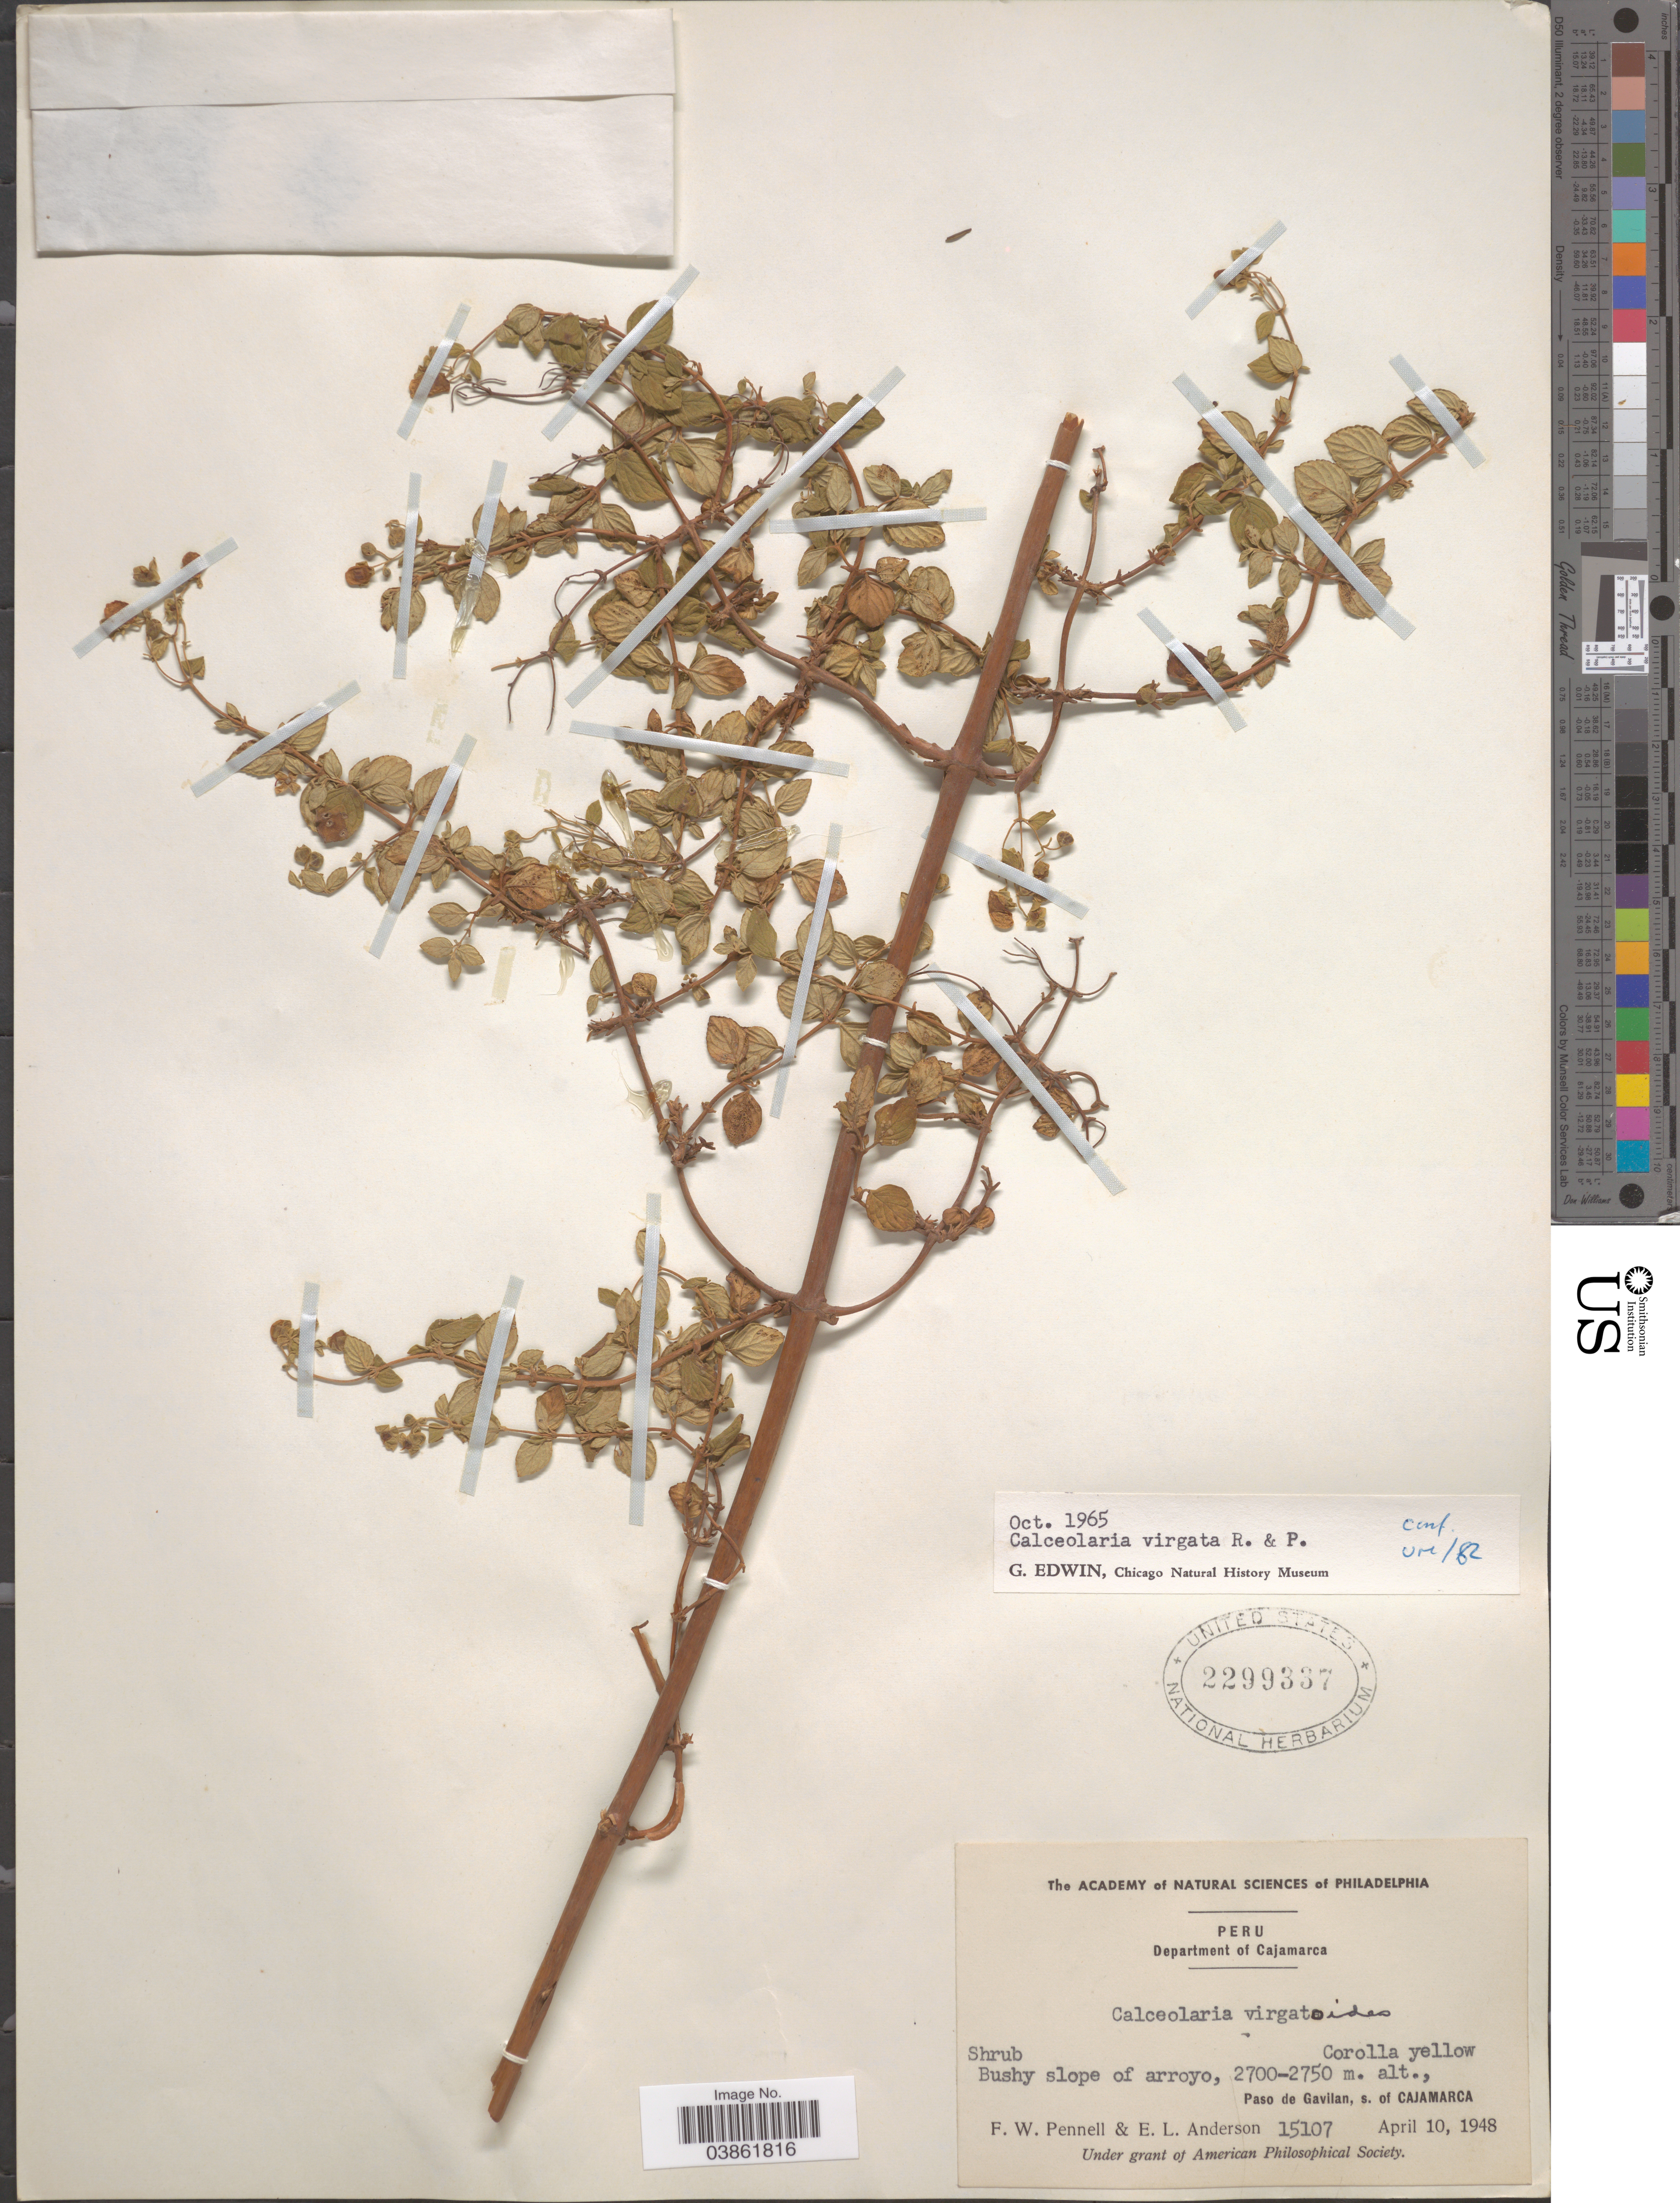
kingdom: Plantae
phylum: Tracheophyta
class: Magnoliopsida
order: Lamiales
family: Calceolariaceae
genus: Calceolaria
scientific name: Calceolaria virgata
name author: Ruiz & Pav.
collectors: F. W. Pennell & E. L. Anderson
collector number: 15107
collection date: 1948-04-10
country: Peru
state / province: Cajamarca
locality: Department of Cajamarca. Paso de Gavilan, s. of Cajamarca.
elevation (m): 2700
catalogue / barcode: US 2299337